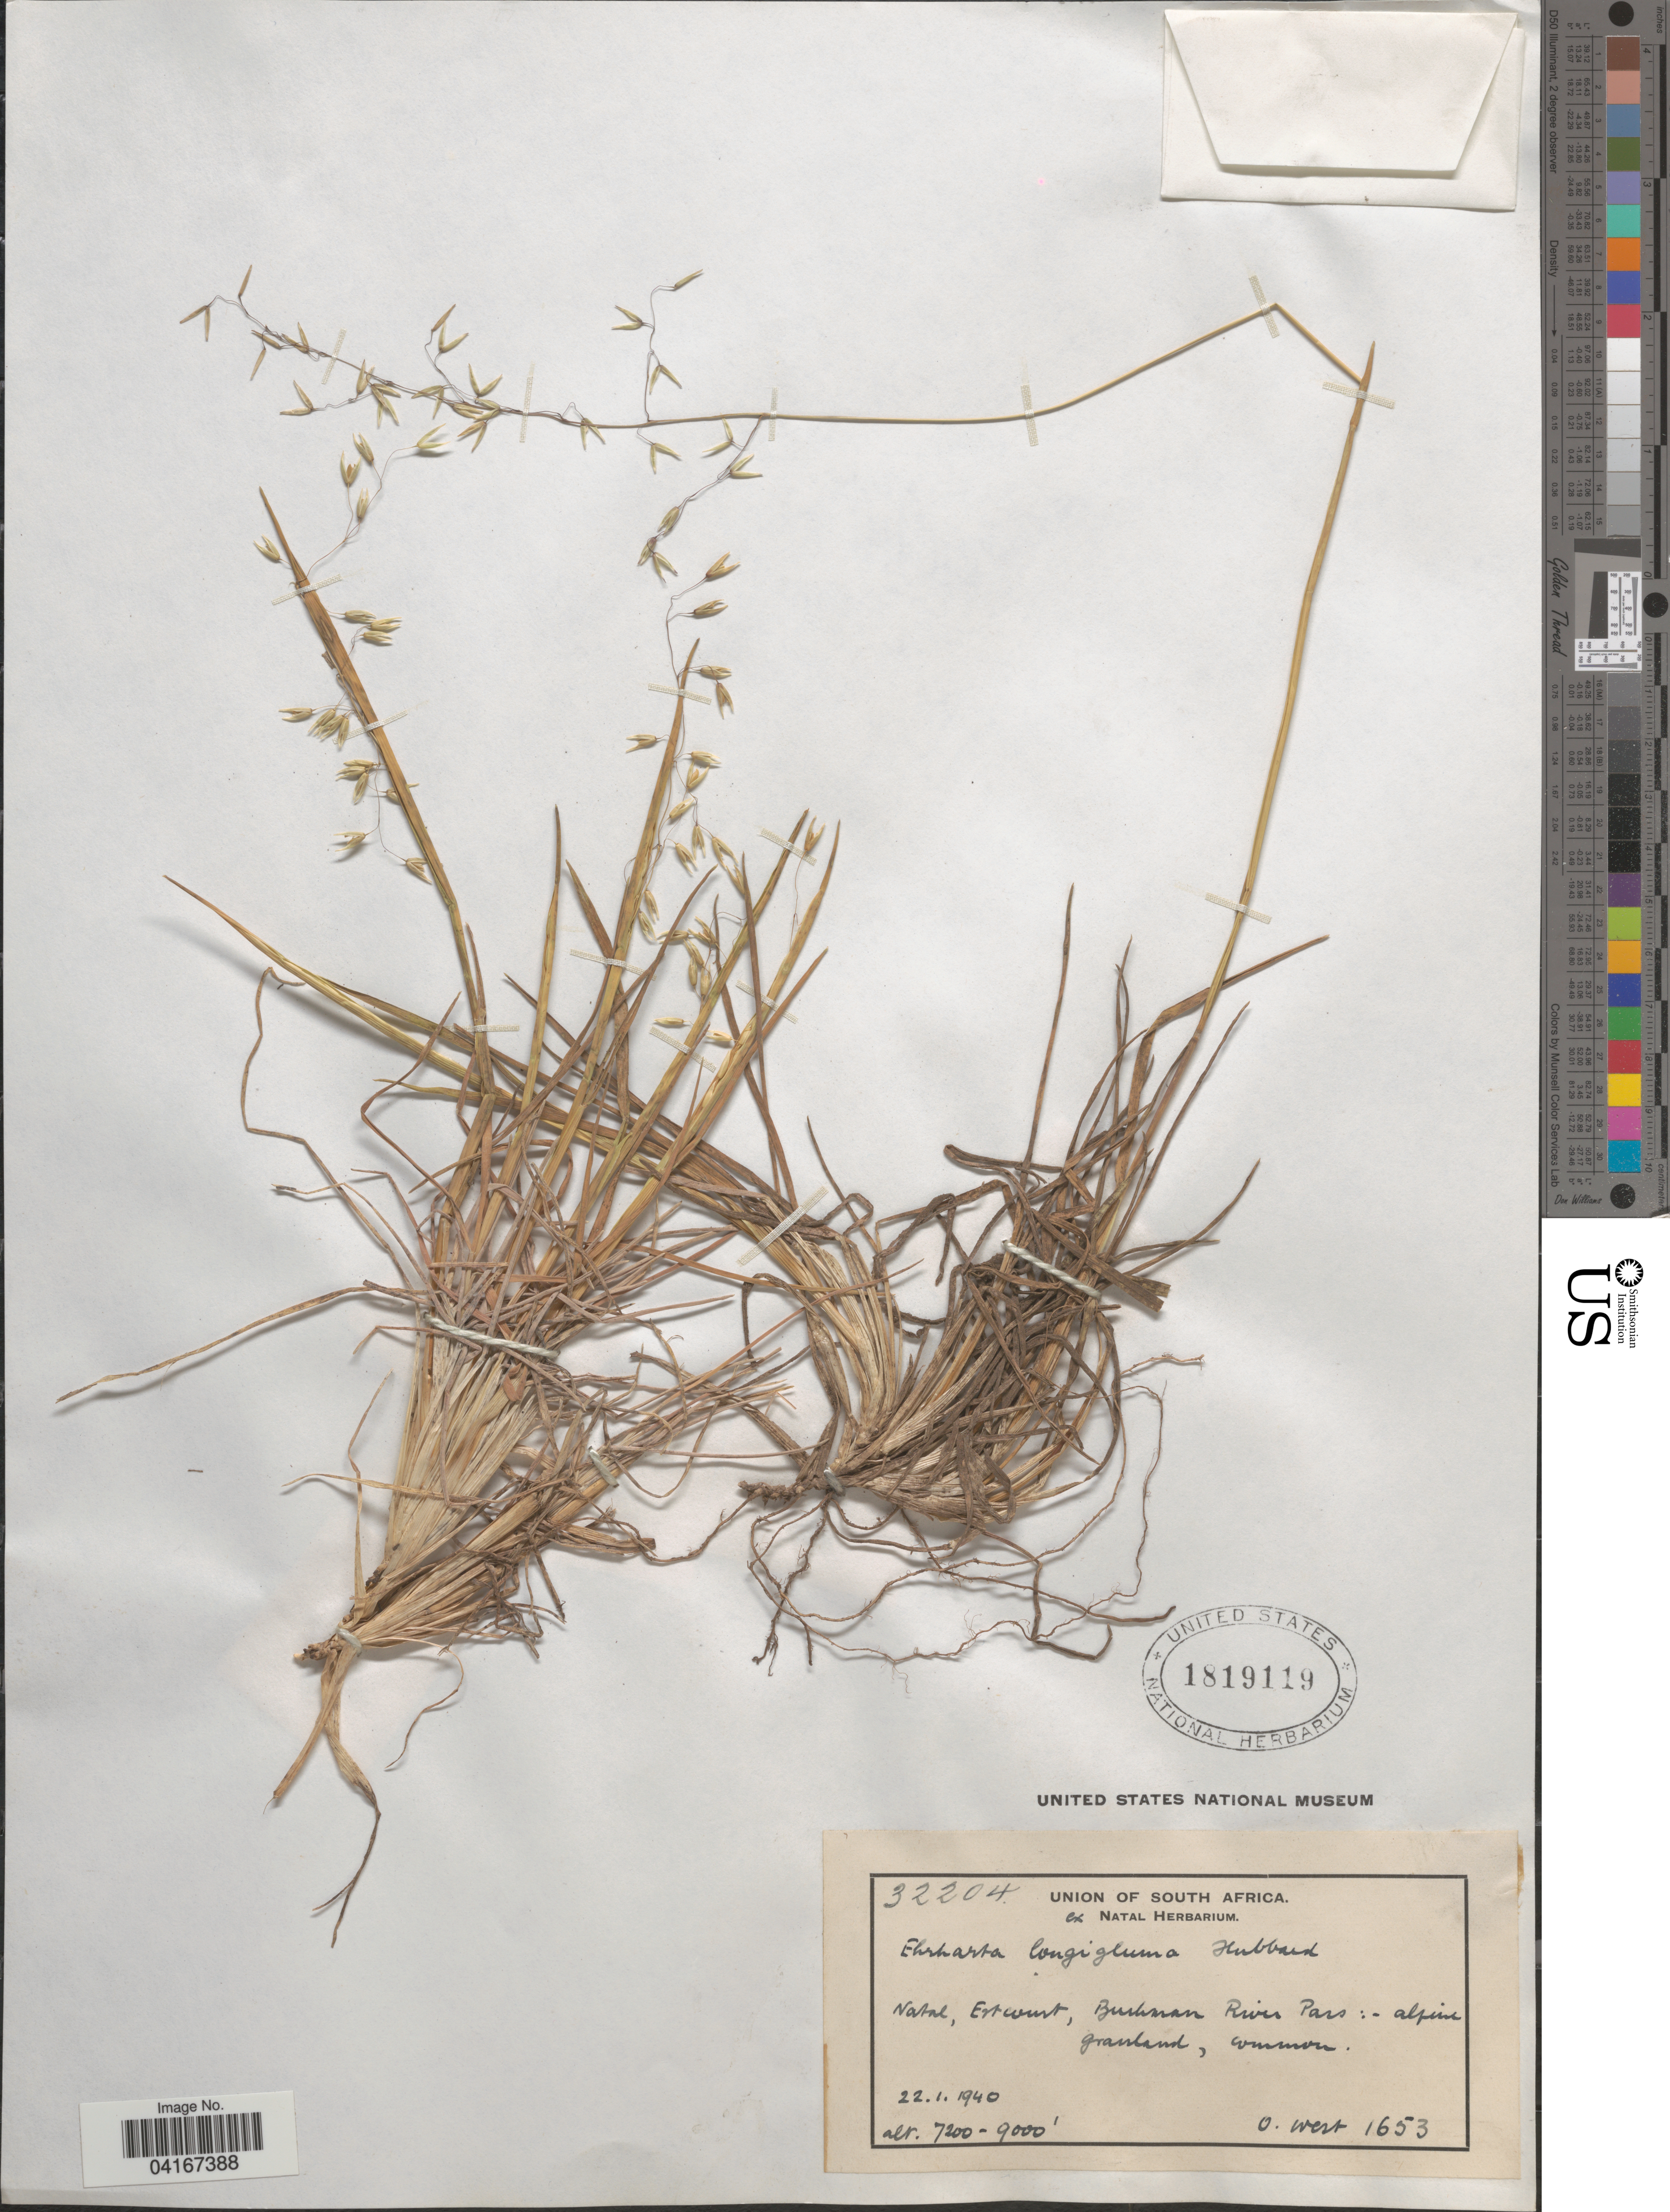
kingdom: Plantae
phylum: Tracheophyta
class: Liliopsida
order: Poales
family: Poaceae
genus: Ehrharta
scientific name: Ehrharta longigluma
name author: C.E. Hubb.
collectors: O. West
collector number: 1653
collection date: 1940-01-22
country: South Africa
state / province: KwaZulu-Natal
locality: Natal, Estcourt, Burhman River Pass.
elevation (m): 2195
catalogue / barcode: US 1819119